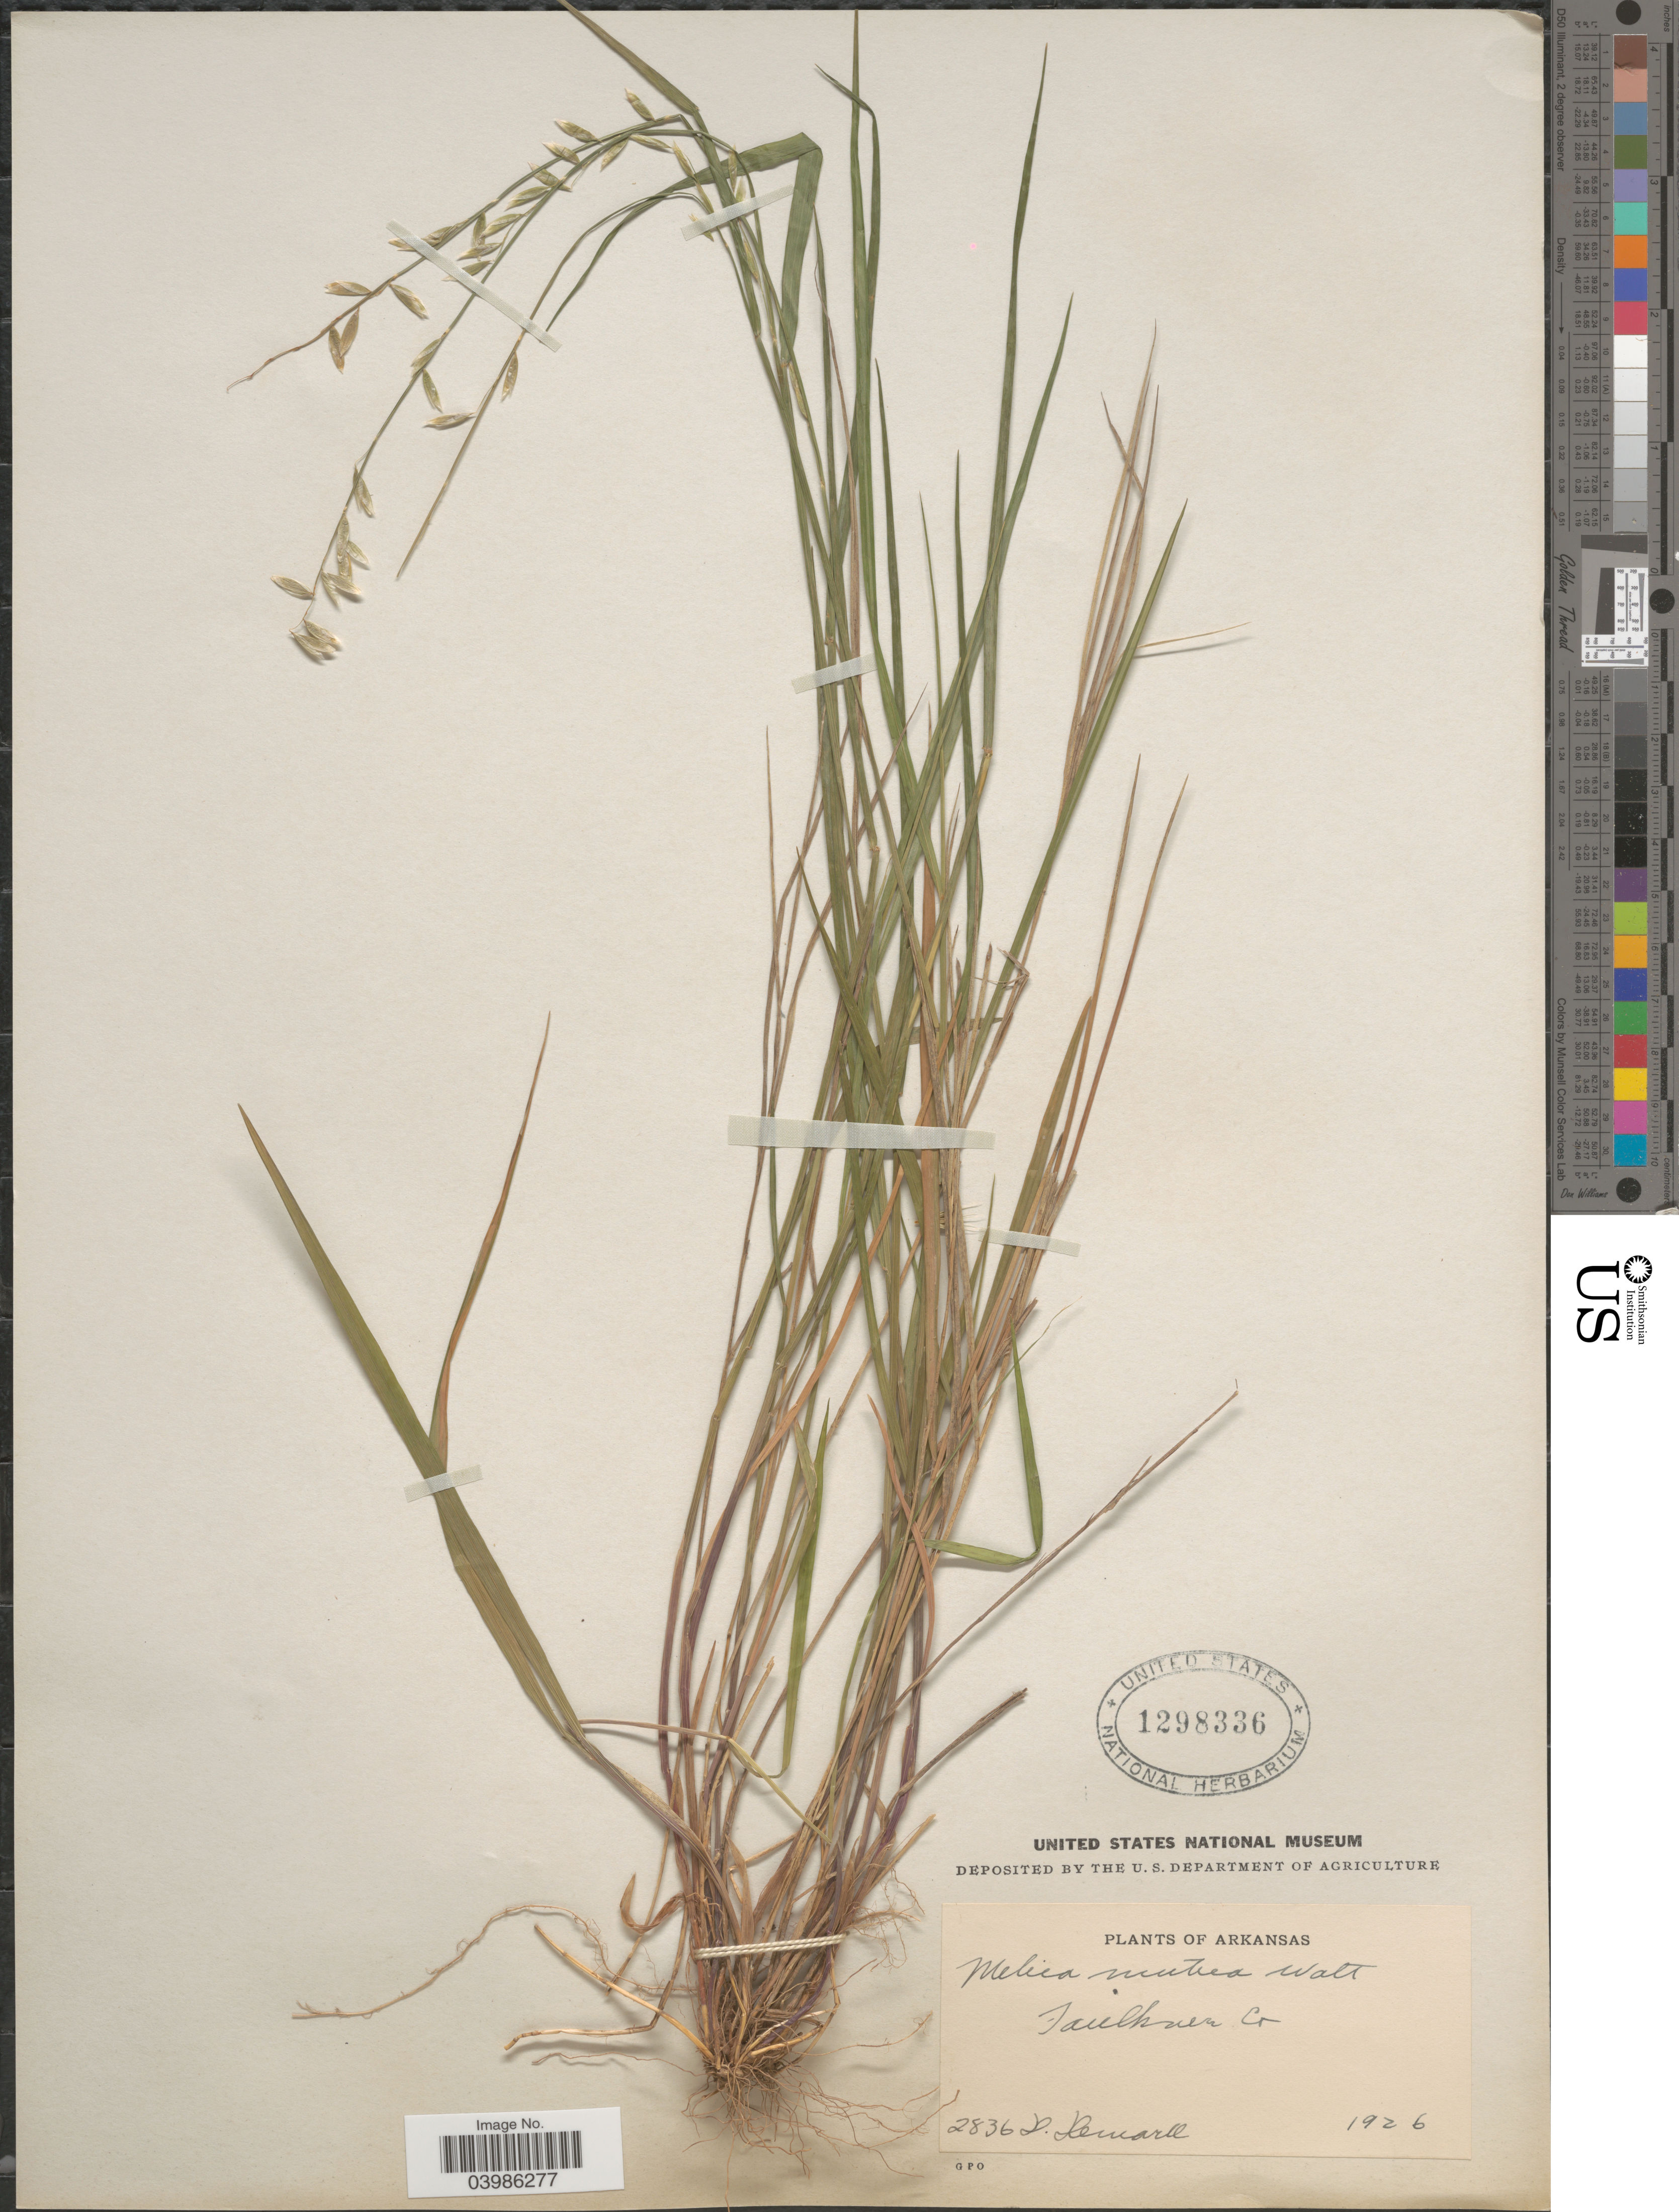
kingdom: Plantae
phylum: Tracheophyta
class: Liliopsida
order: Poales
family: Poaceae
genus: Melica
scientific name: Melica mutica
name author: Walter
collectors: D. Demaree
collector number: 2836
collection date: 1926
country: United States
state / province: Arkansas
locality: Faulkner Co.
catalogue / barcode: US 1298336